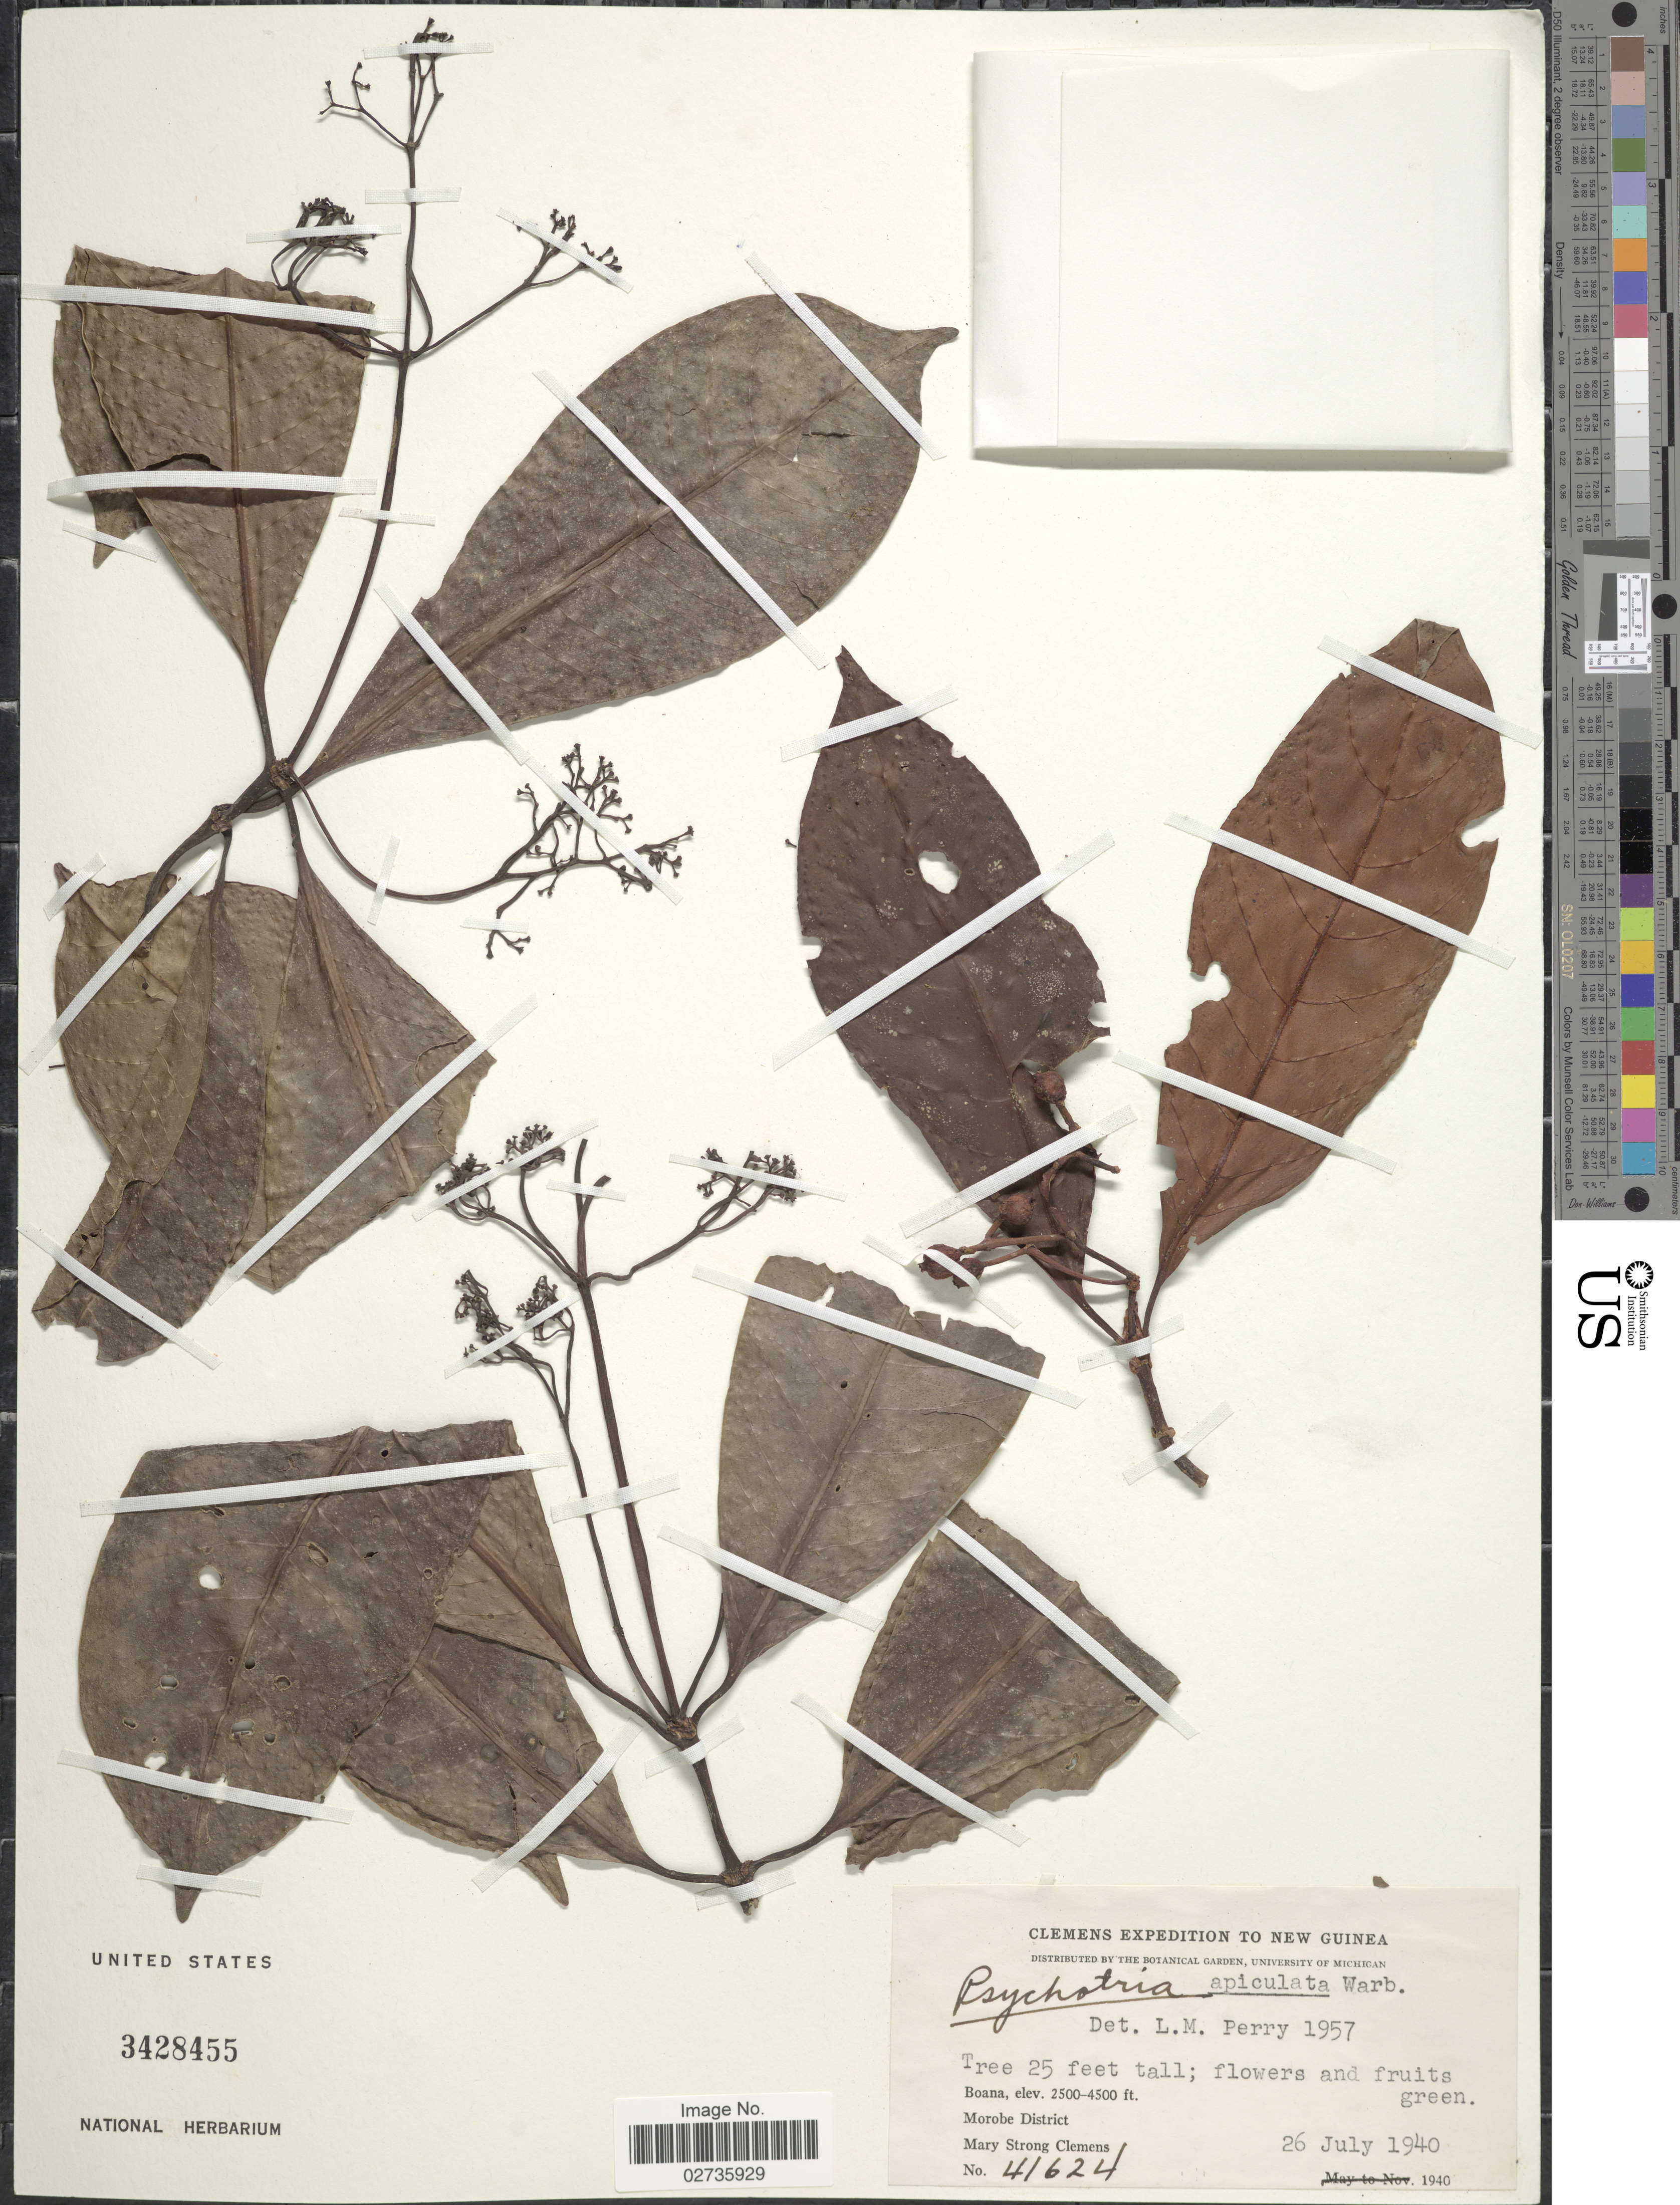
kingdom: Plantae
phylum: Tracheophyta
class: Magnoliopsida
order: Gentianales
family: Rubiaceae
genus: Psychotria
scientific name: Psychotria apiculata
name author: Müll. Arg.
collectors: M. S. Clemens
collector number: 41624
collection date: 1940-07-26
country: Papua New Guinea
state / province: Morobe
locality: New Guinea, Boana, Morobe District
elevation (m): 762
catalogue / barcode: US 3428455